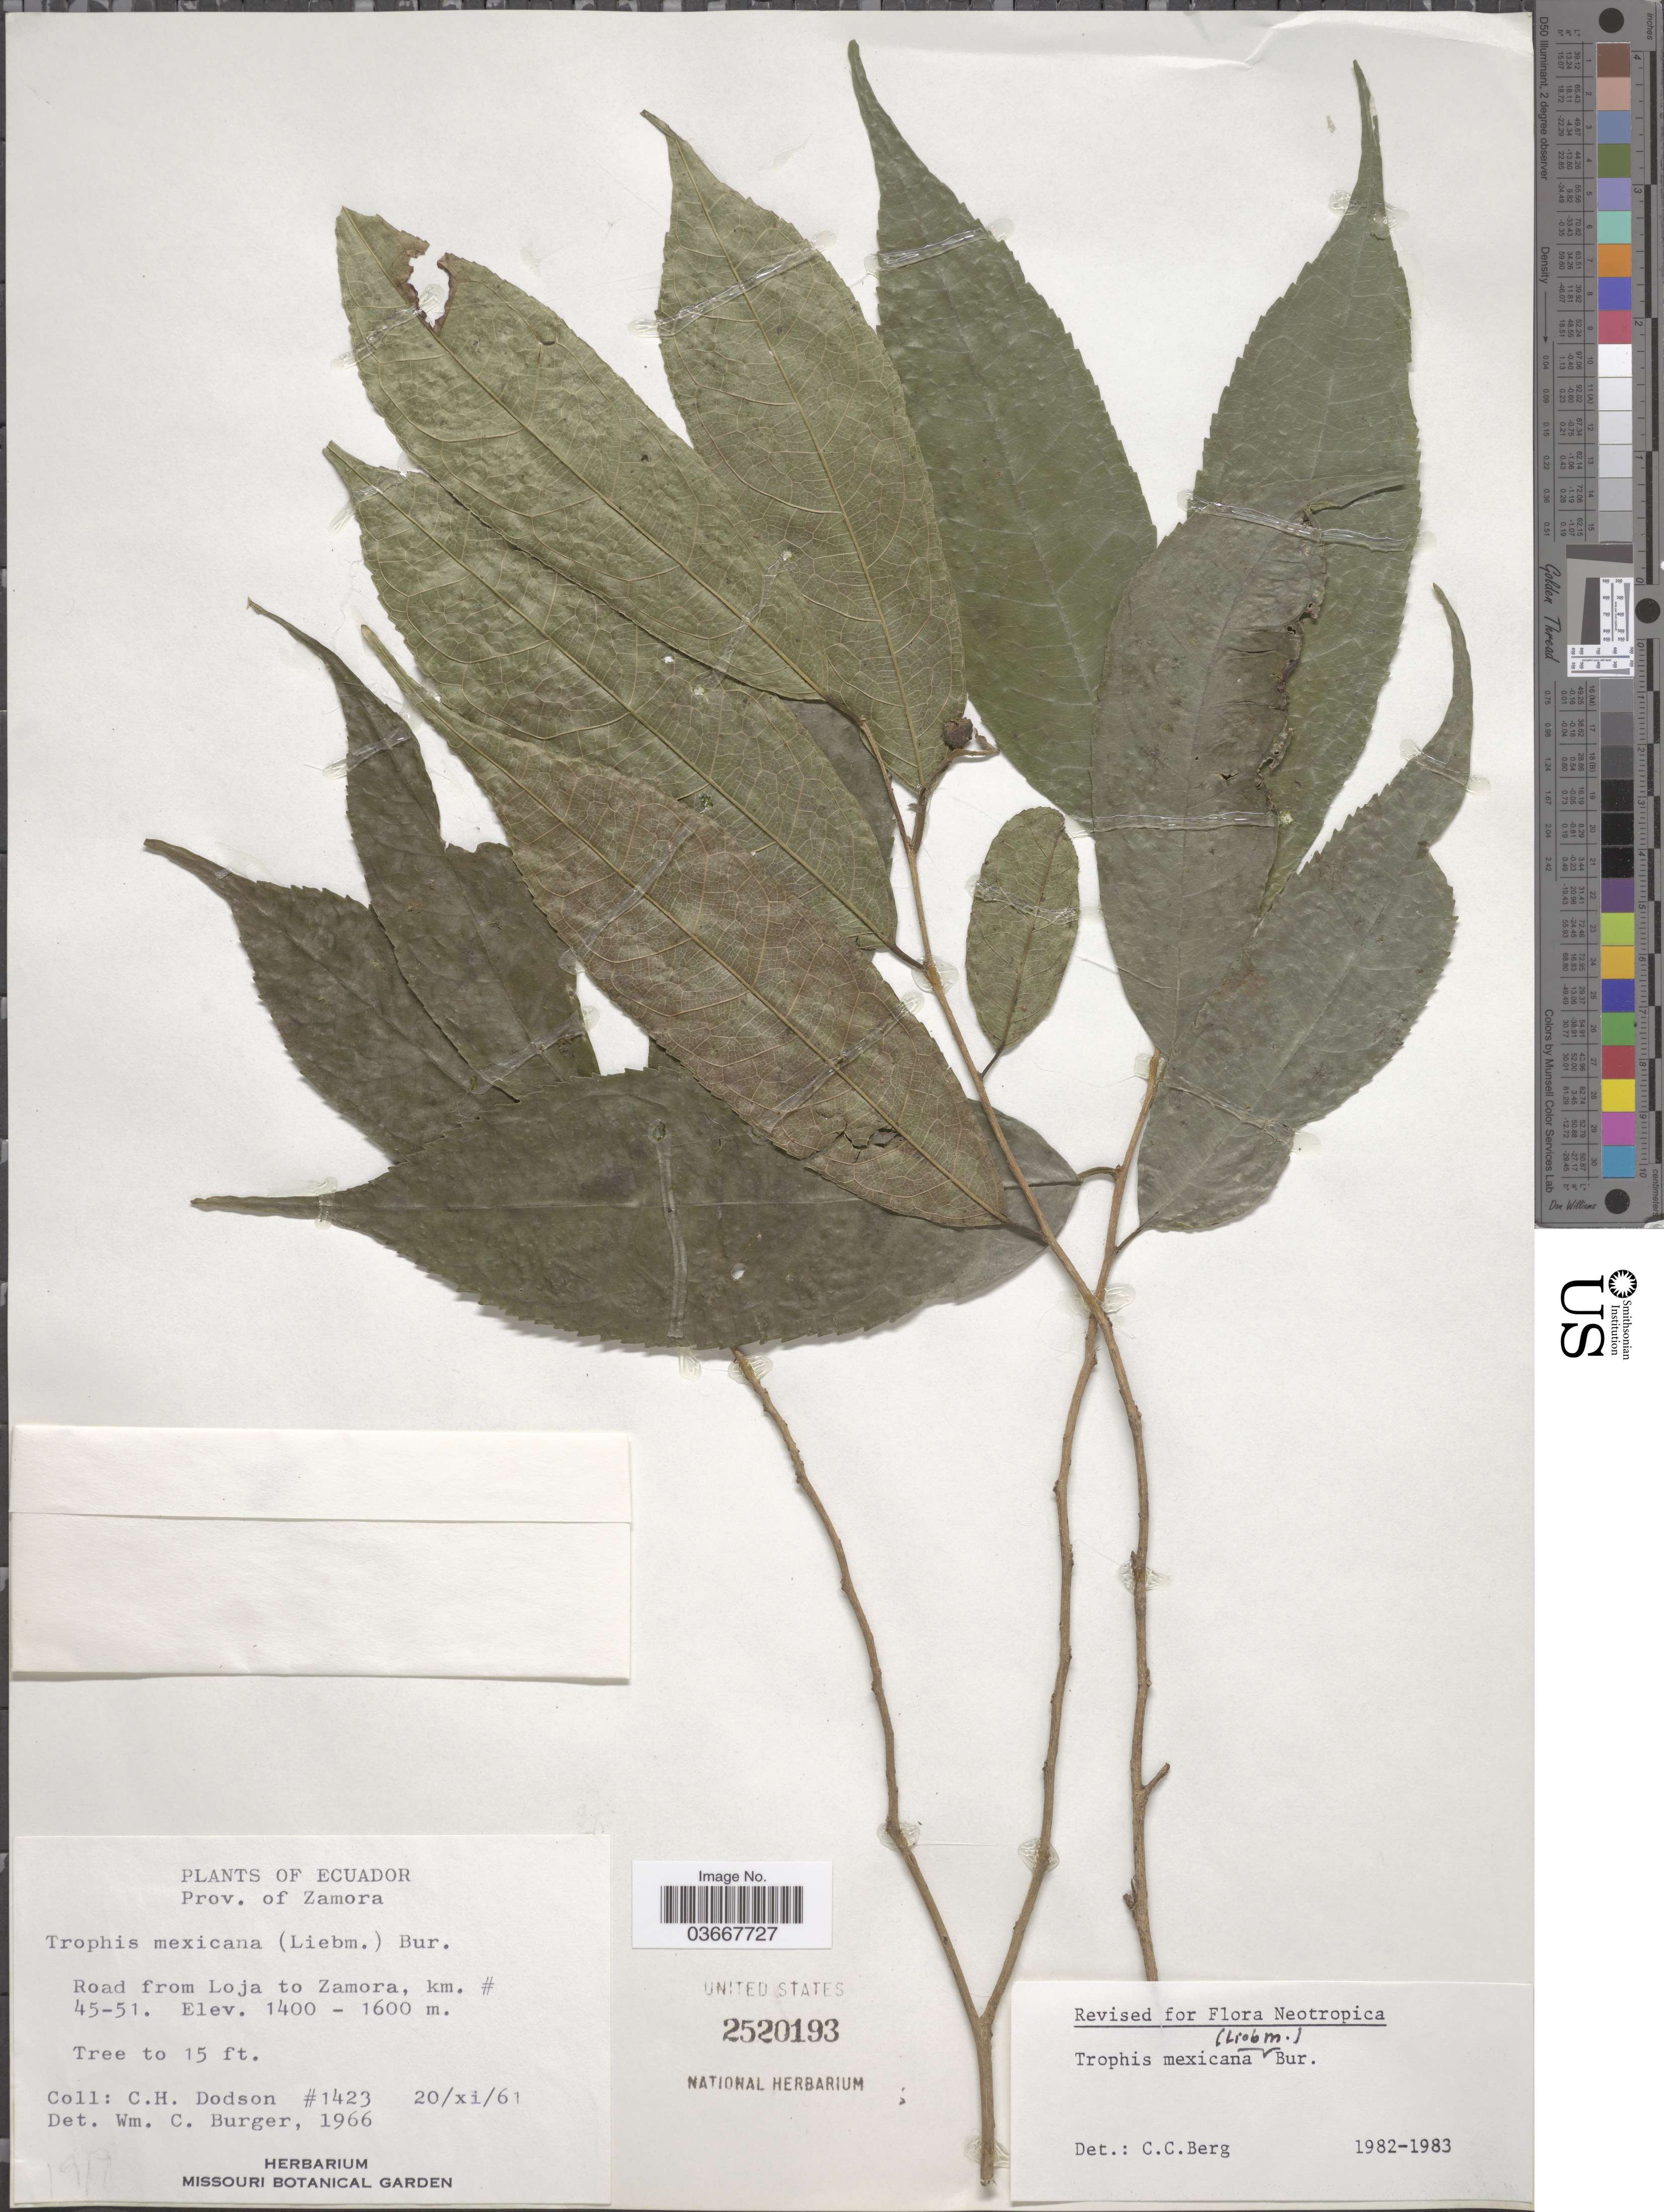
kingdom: Plantae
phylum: Tracheophyta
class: Magnoliopsida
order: Rosales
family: Moraceae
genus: Trophis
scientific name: Trophis mexicana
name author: (Liebm.) Bureau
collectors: C. H. Dodson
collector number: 1423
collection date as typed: Transcribed d/m/y: 20/11/61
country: Ecuador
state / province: Zamora-Chinchipe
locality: Prov. of Zamora. Road from Loja to Zamora, km. # 45-51.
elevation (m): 1400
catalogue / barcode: US 2520193